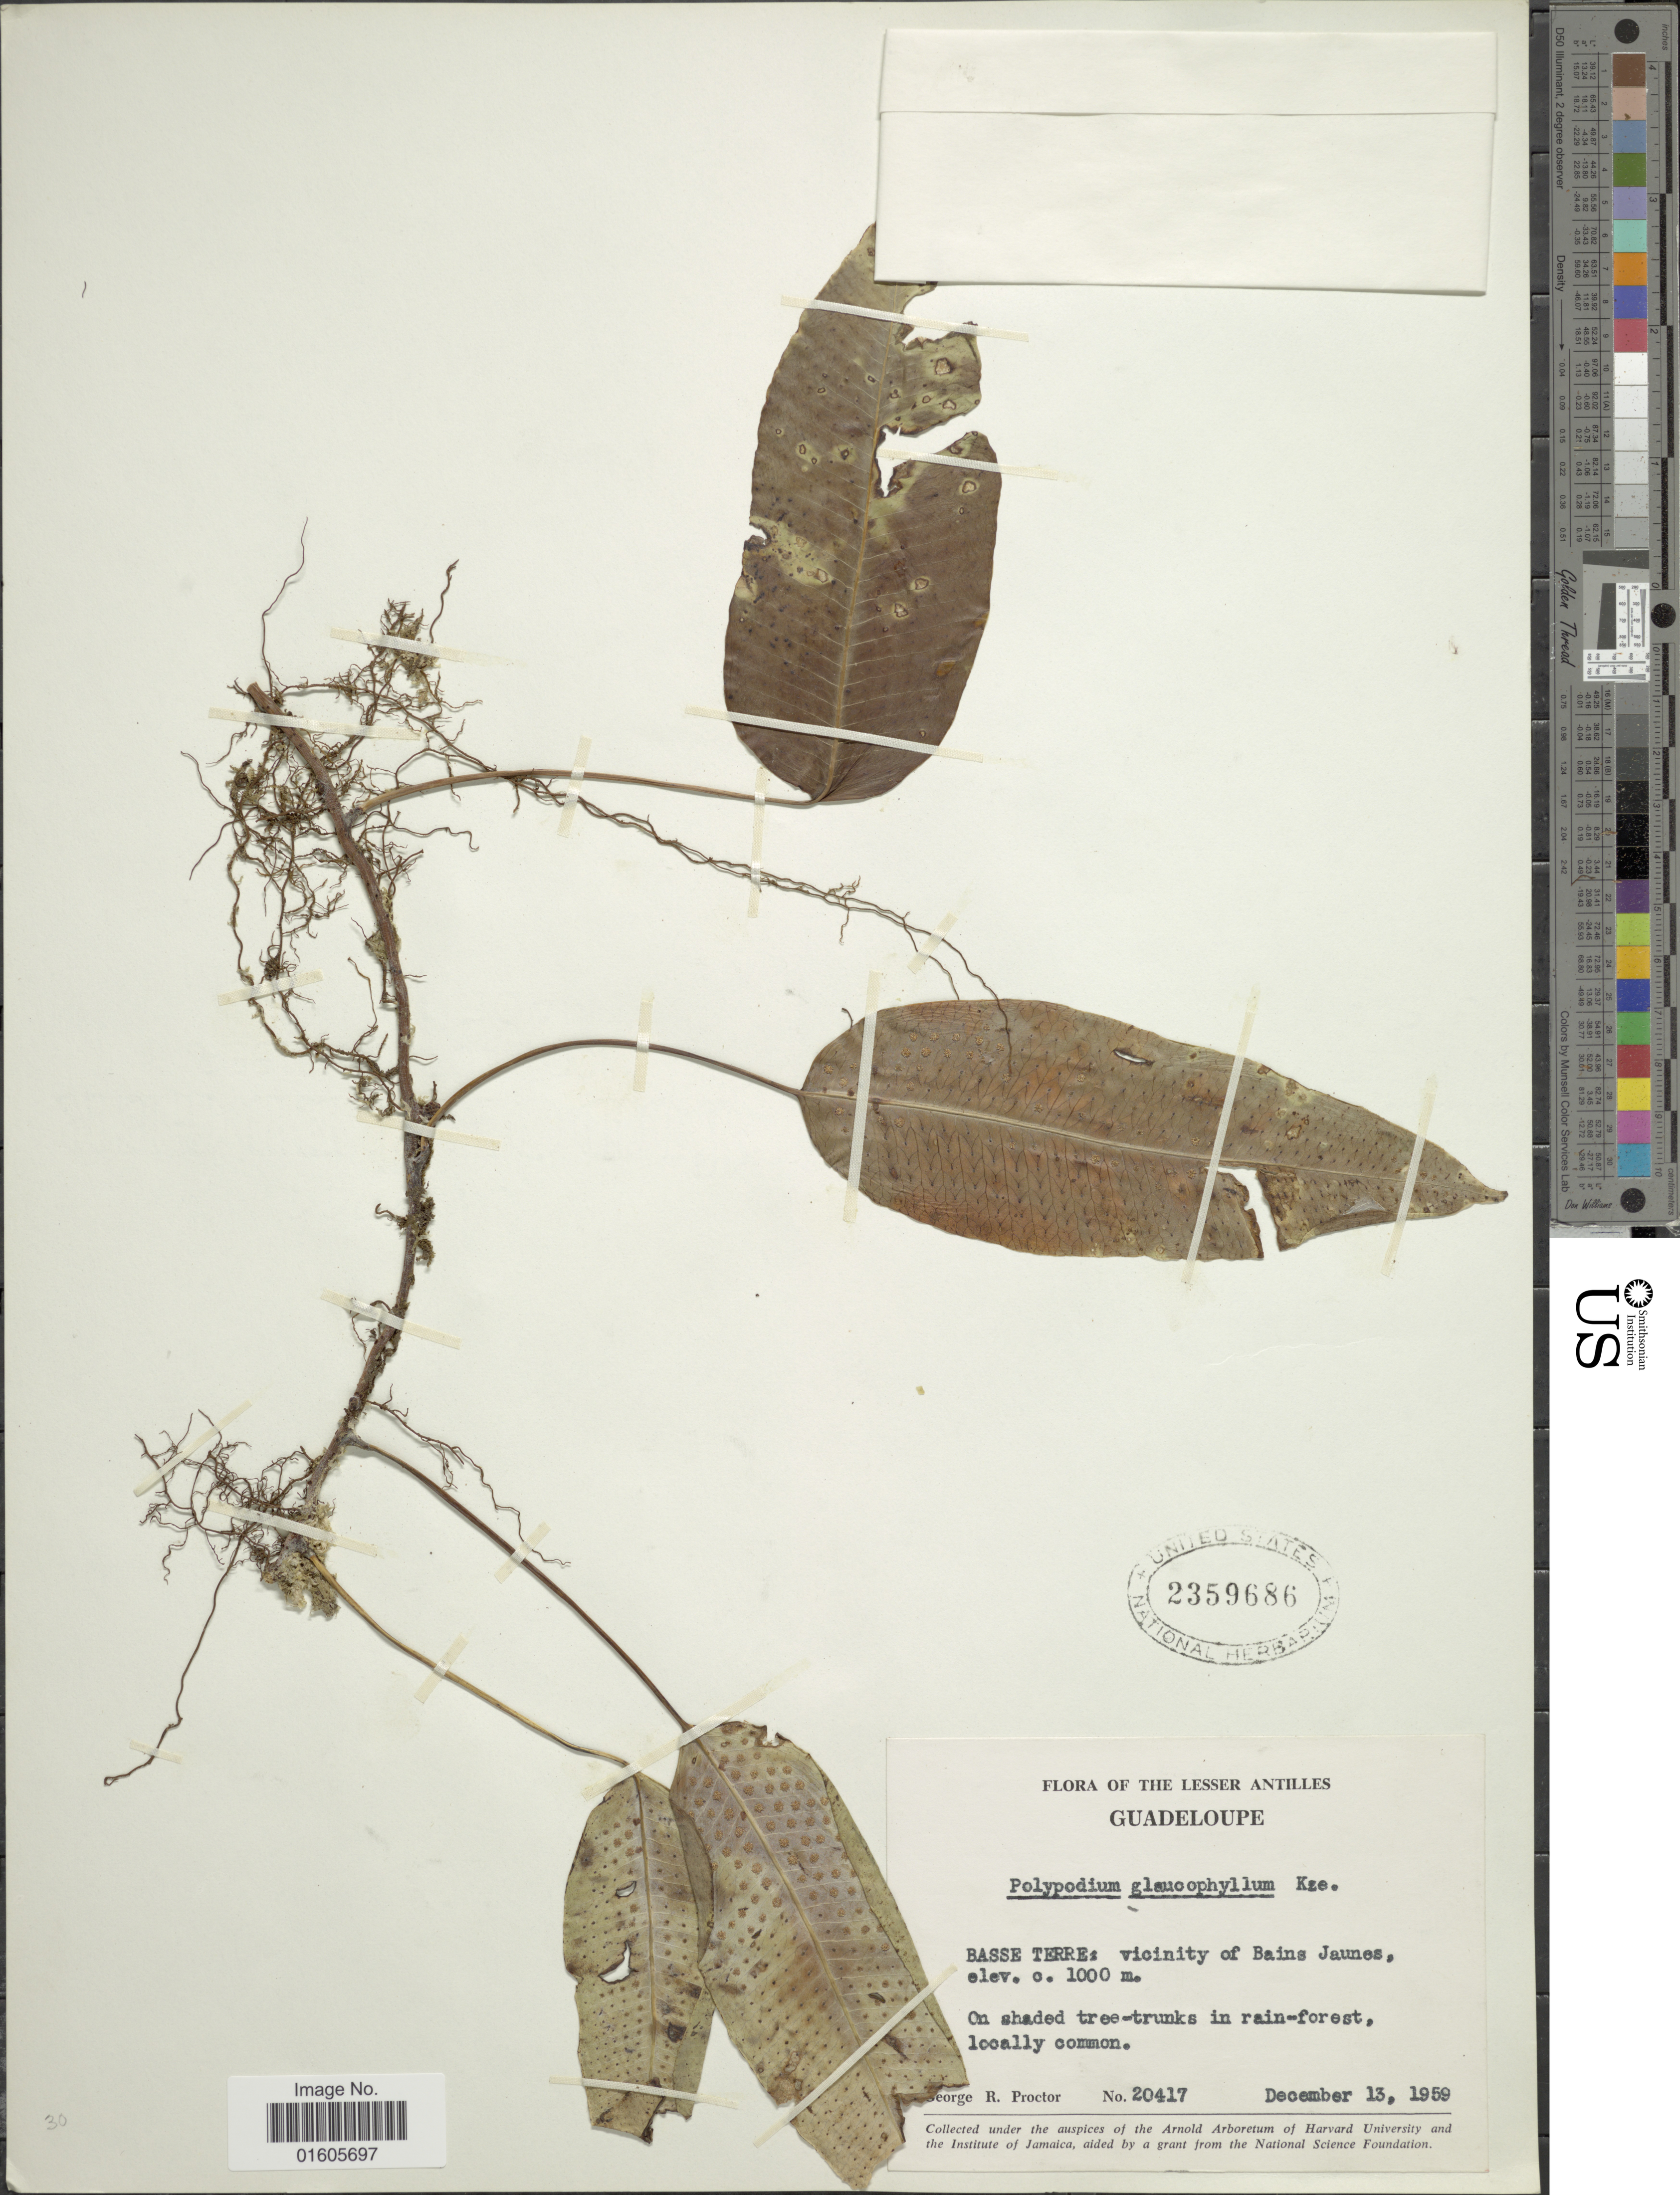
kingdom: Plantae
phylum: Tracheophyta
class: Polypodiopsida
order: Polypodiales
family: Polypodiaceae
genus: Serpocaulon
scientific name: Serpocaulon levigatum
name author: (Cav.) A.R. Sm.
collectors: G. R. Proctor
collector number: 20417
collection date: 1959-12-13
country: Guadeloupe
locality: Lesser Antilles. Basse Terre: vicinity of Bains Jaunes.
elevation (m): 1000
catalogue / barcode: US 2359686